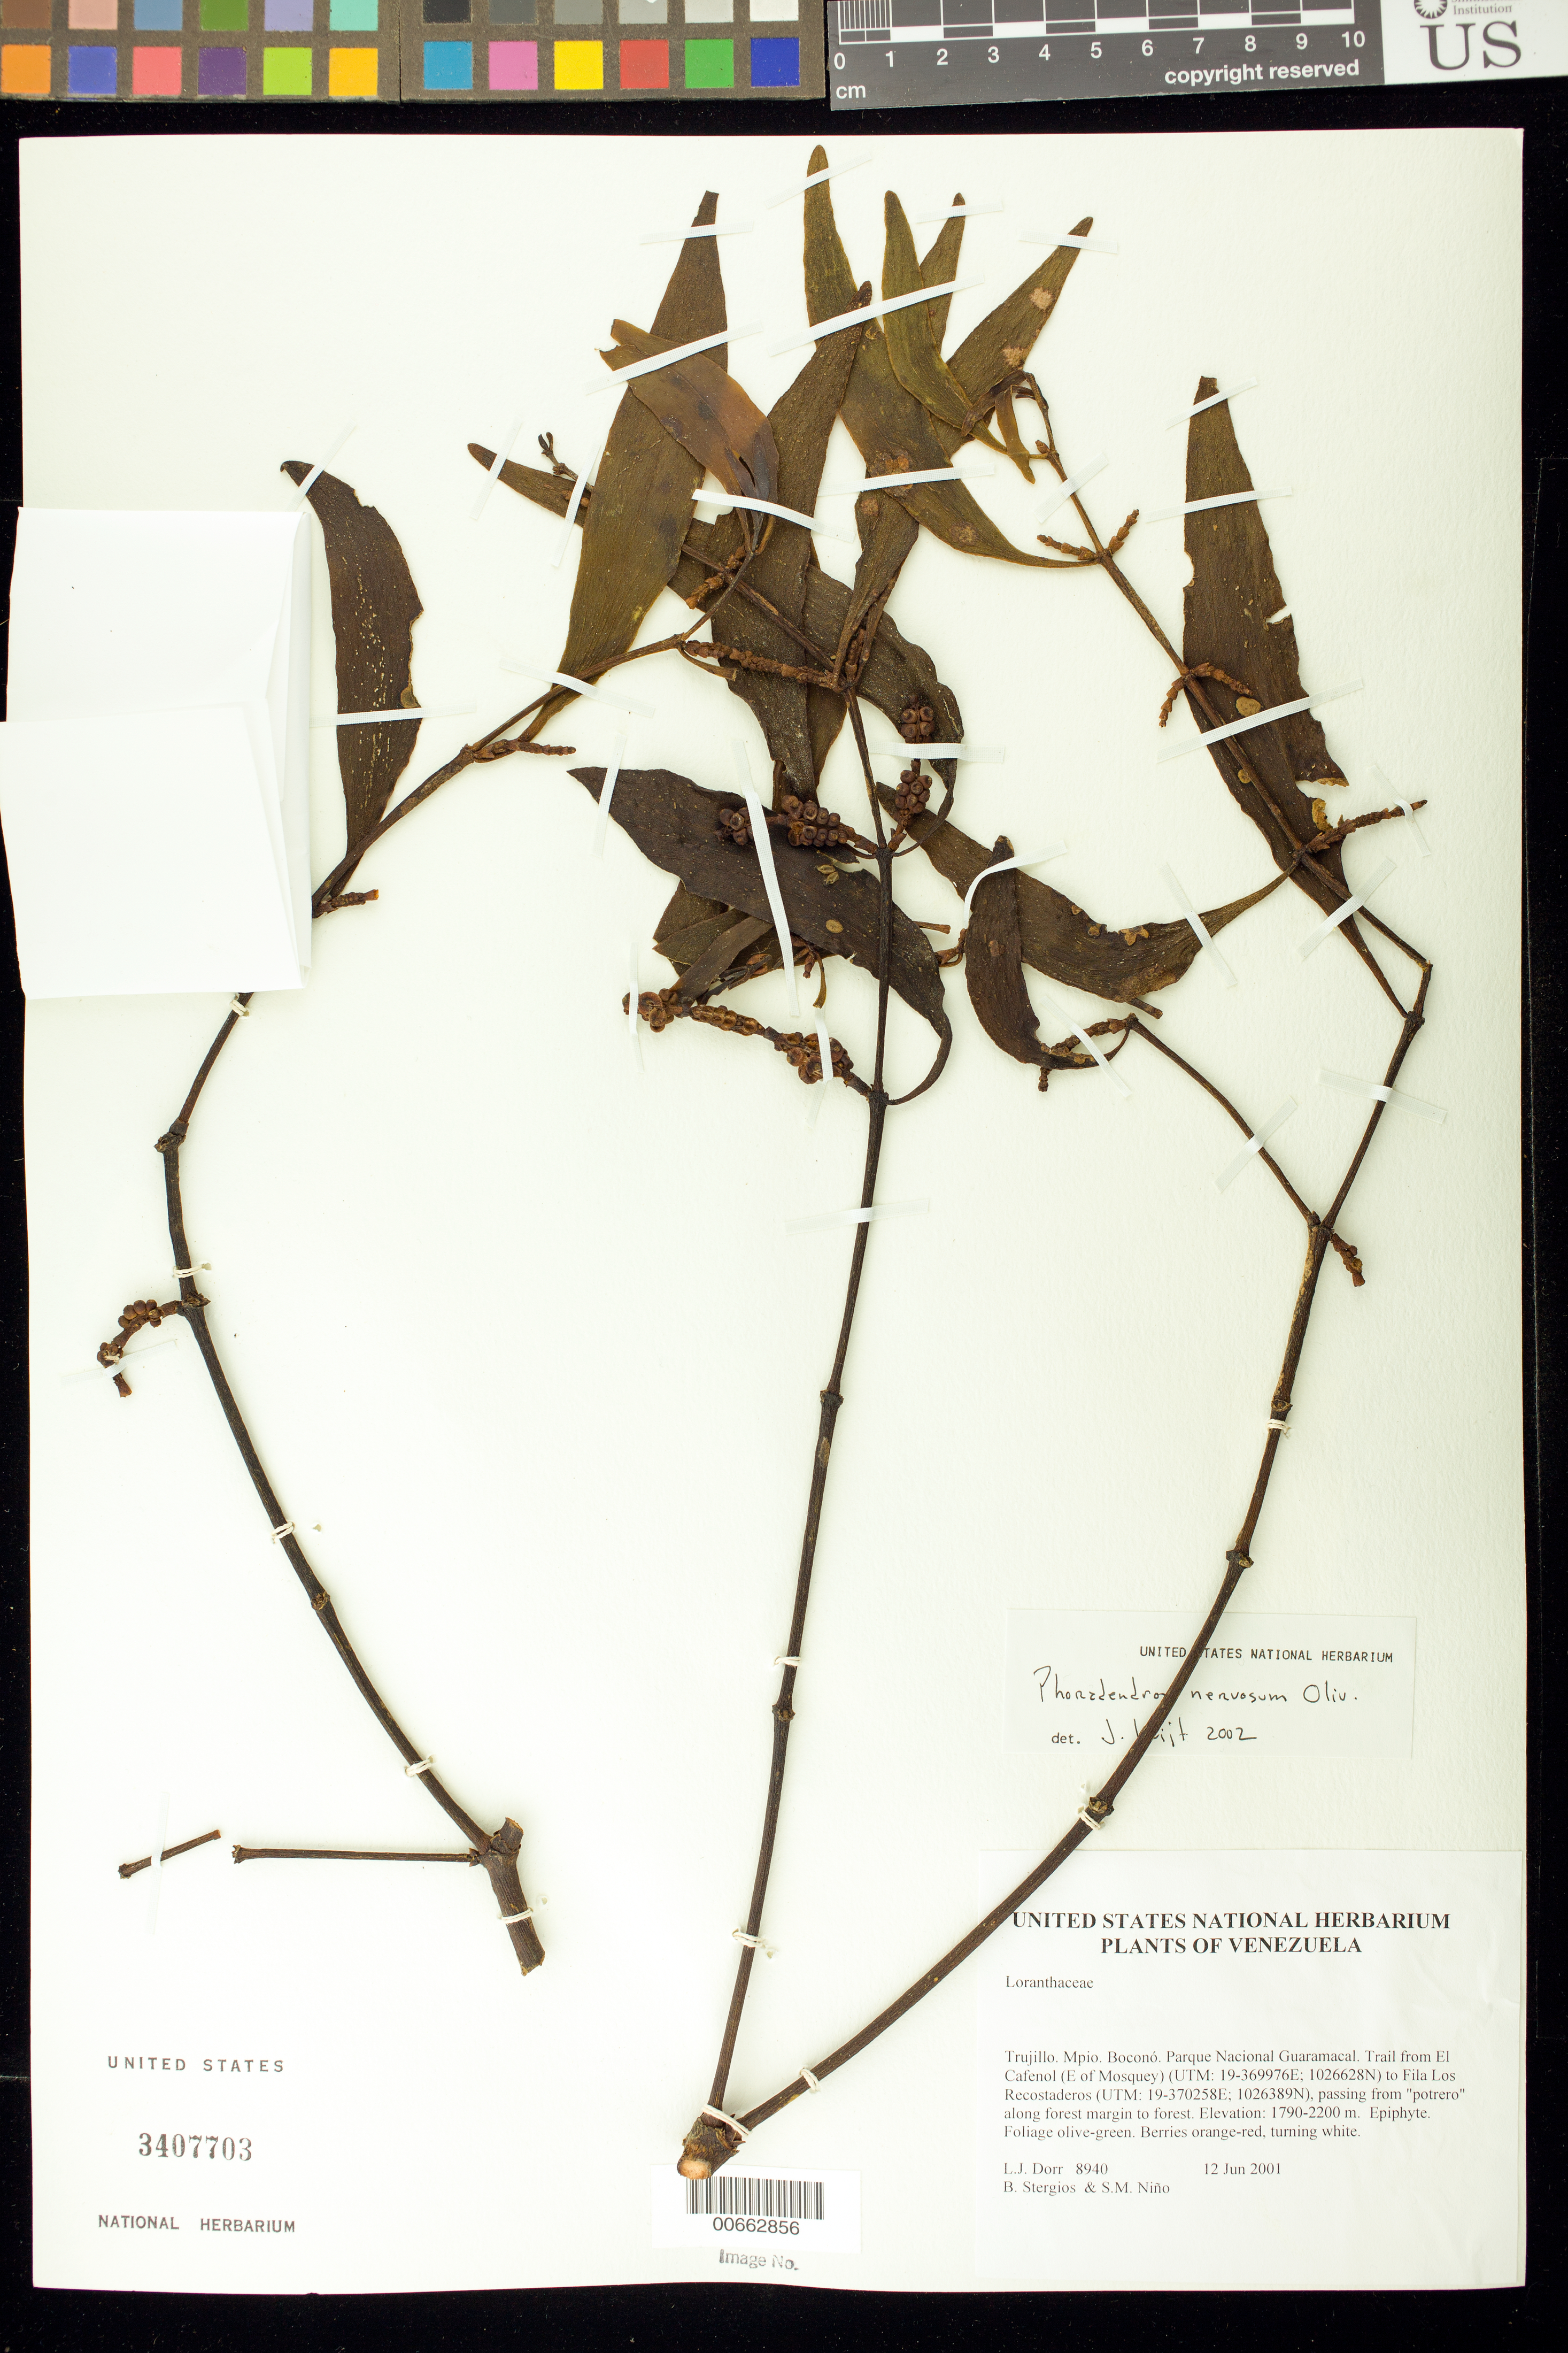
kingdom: Plantae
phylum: Tracheophyta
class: Magnoliopsida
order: Santalales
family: Viscaceae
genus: Phoradendron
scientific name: Phoradendron nervosum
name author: Oliv.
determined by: Kuijt, Job, (CANADA)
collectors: L. J. Dorr, B. G. Stergios & S. M. Niño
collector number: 8940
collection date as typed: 12 Jun 2001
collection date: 2001-06-12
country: Venezuela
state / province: Trujillo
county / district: Boconó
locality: Parque Nacional Guaramacal. Trail from El Cafenol (E of Mosquey) to Fila Los Recostaderos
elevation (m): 1790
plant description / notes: CTES, MO, NY, PORT, US, UVIC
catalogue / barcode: US 3407703